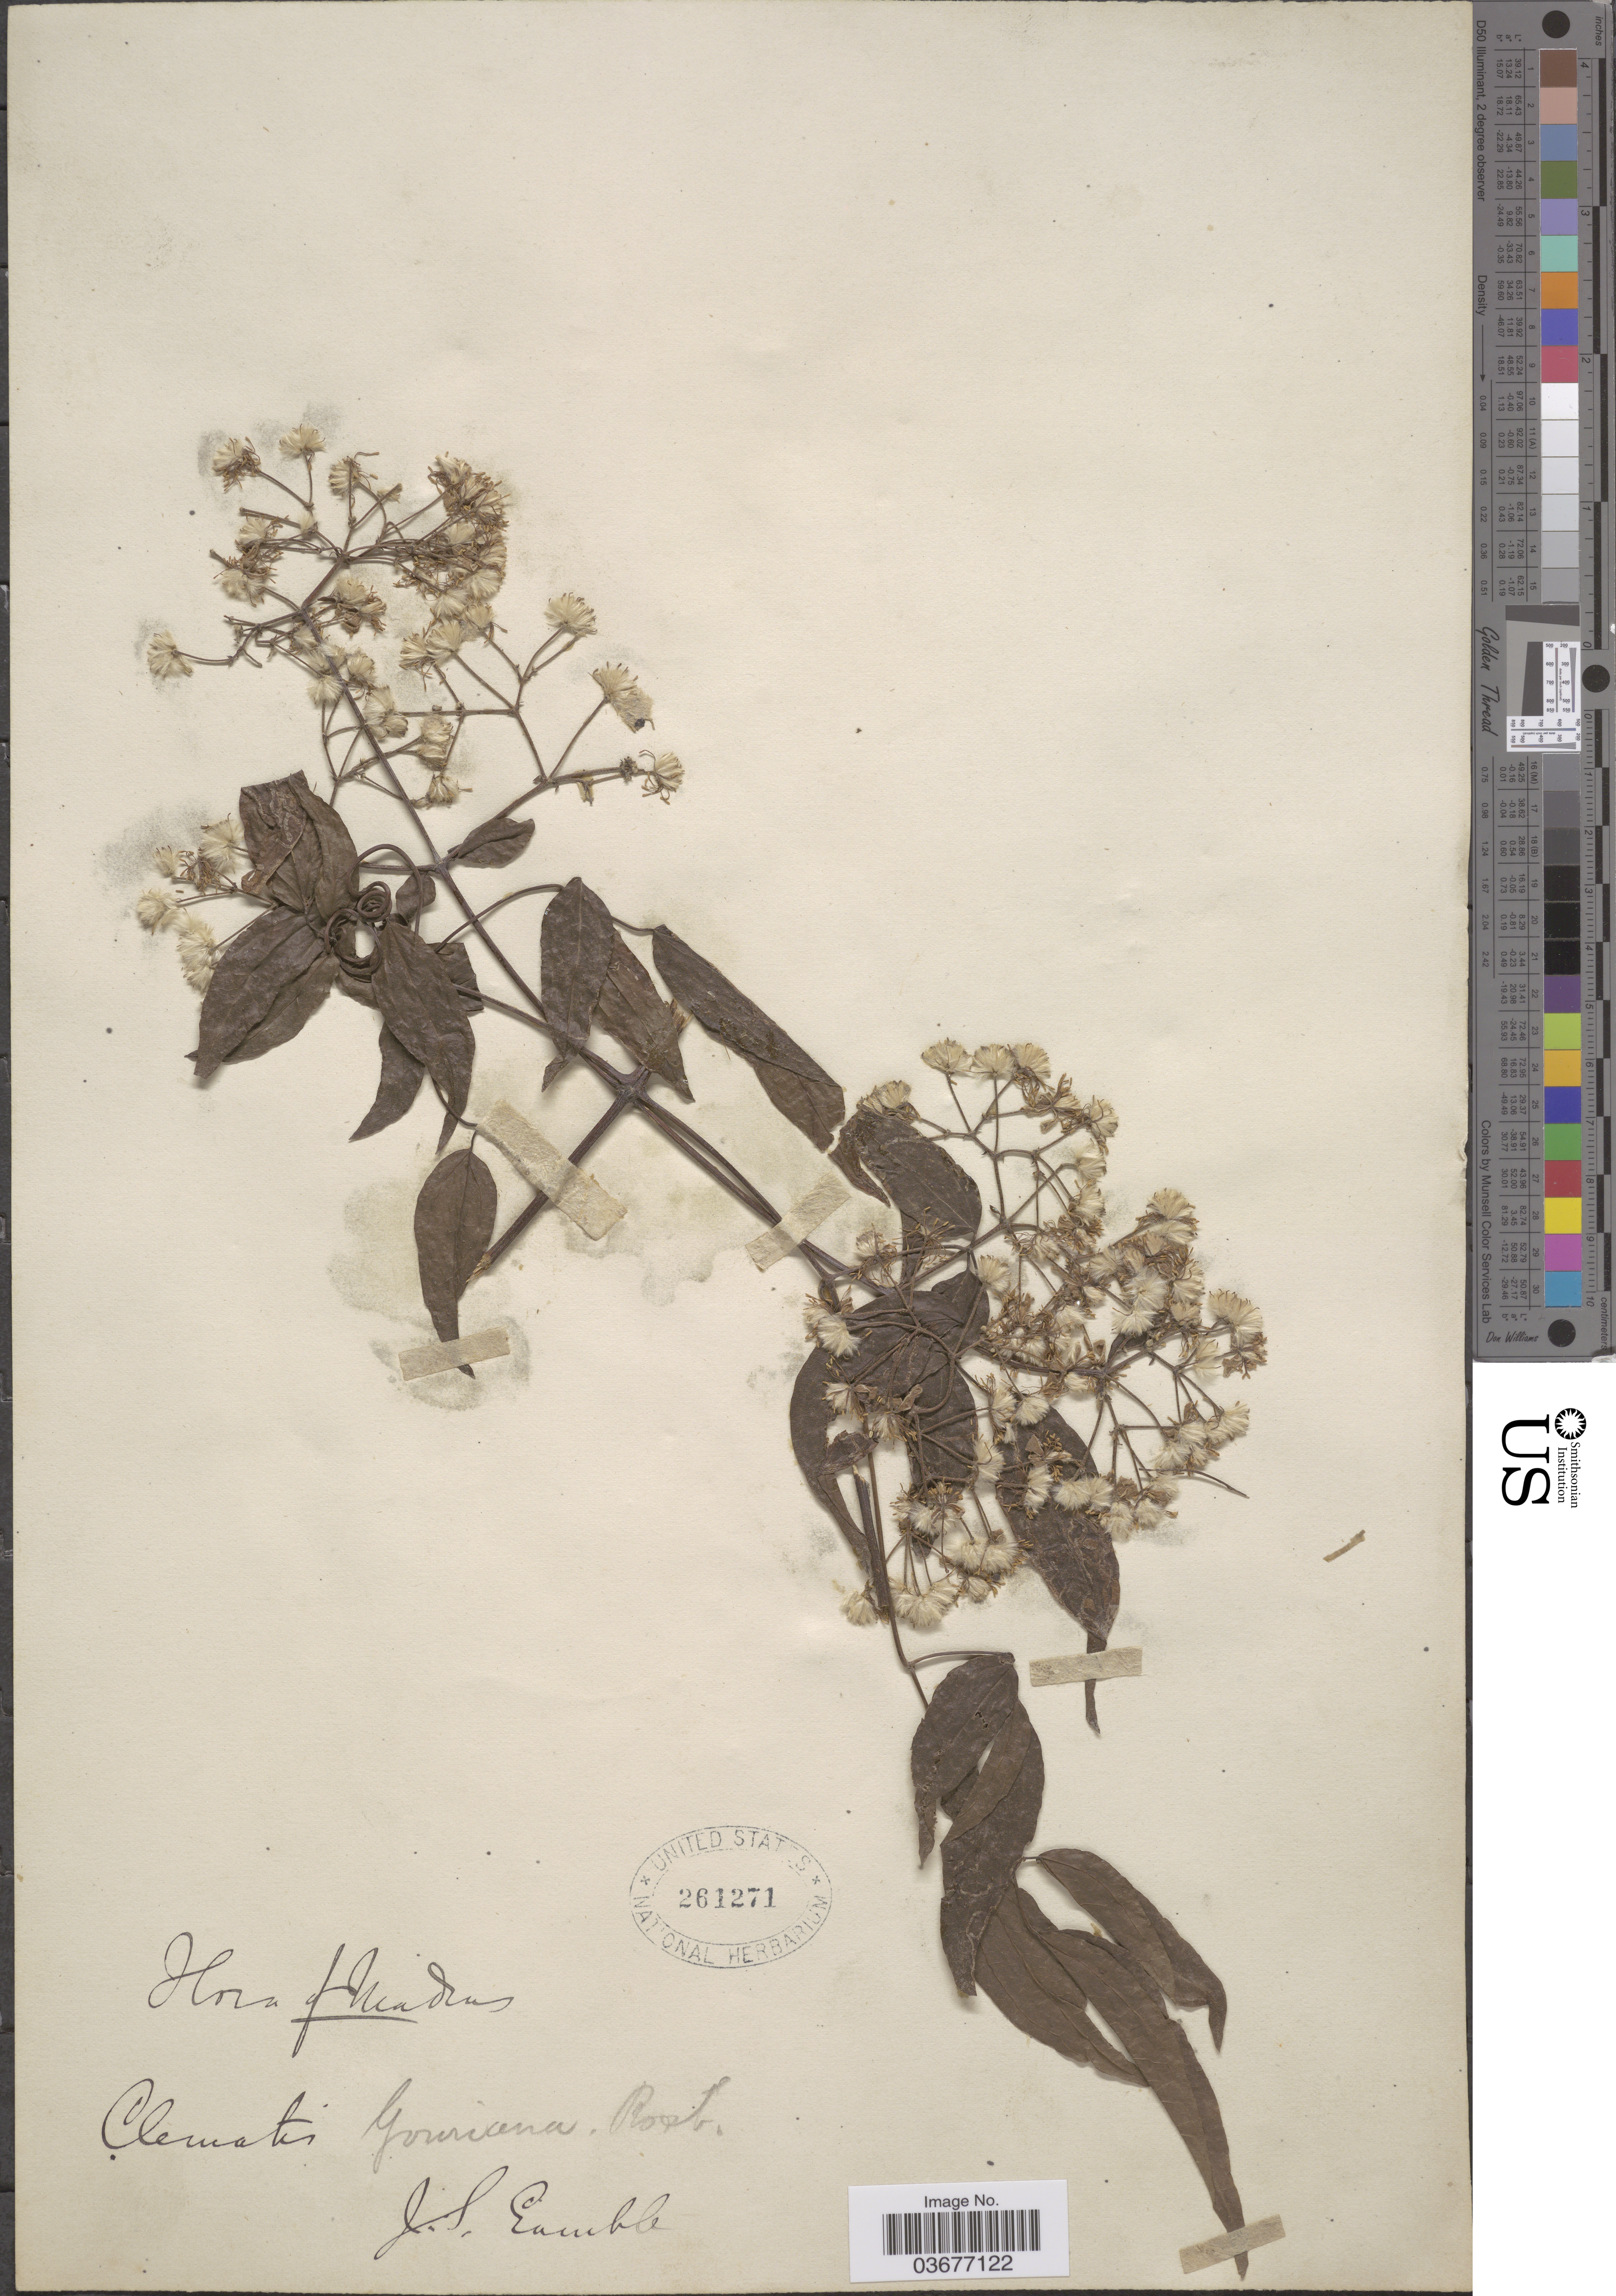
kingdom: Plantae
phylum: Tracheophyta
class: Magnoliopsida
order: Ranunculales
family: Ranunculaceae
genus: Clematis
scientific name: Clematis gouriana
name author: Roxb. ex DC.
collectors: J. S. Gamble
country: India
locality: Madras.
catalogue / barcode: US 261271